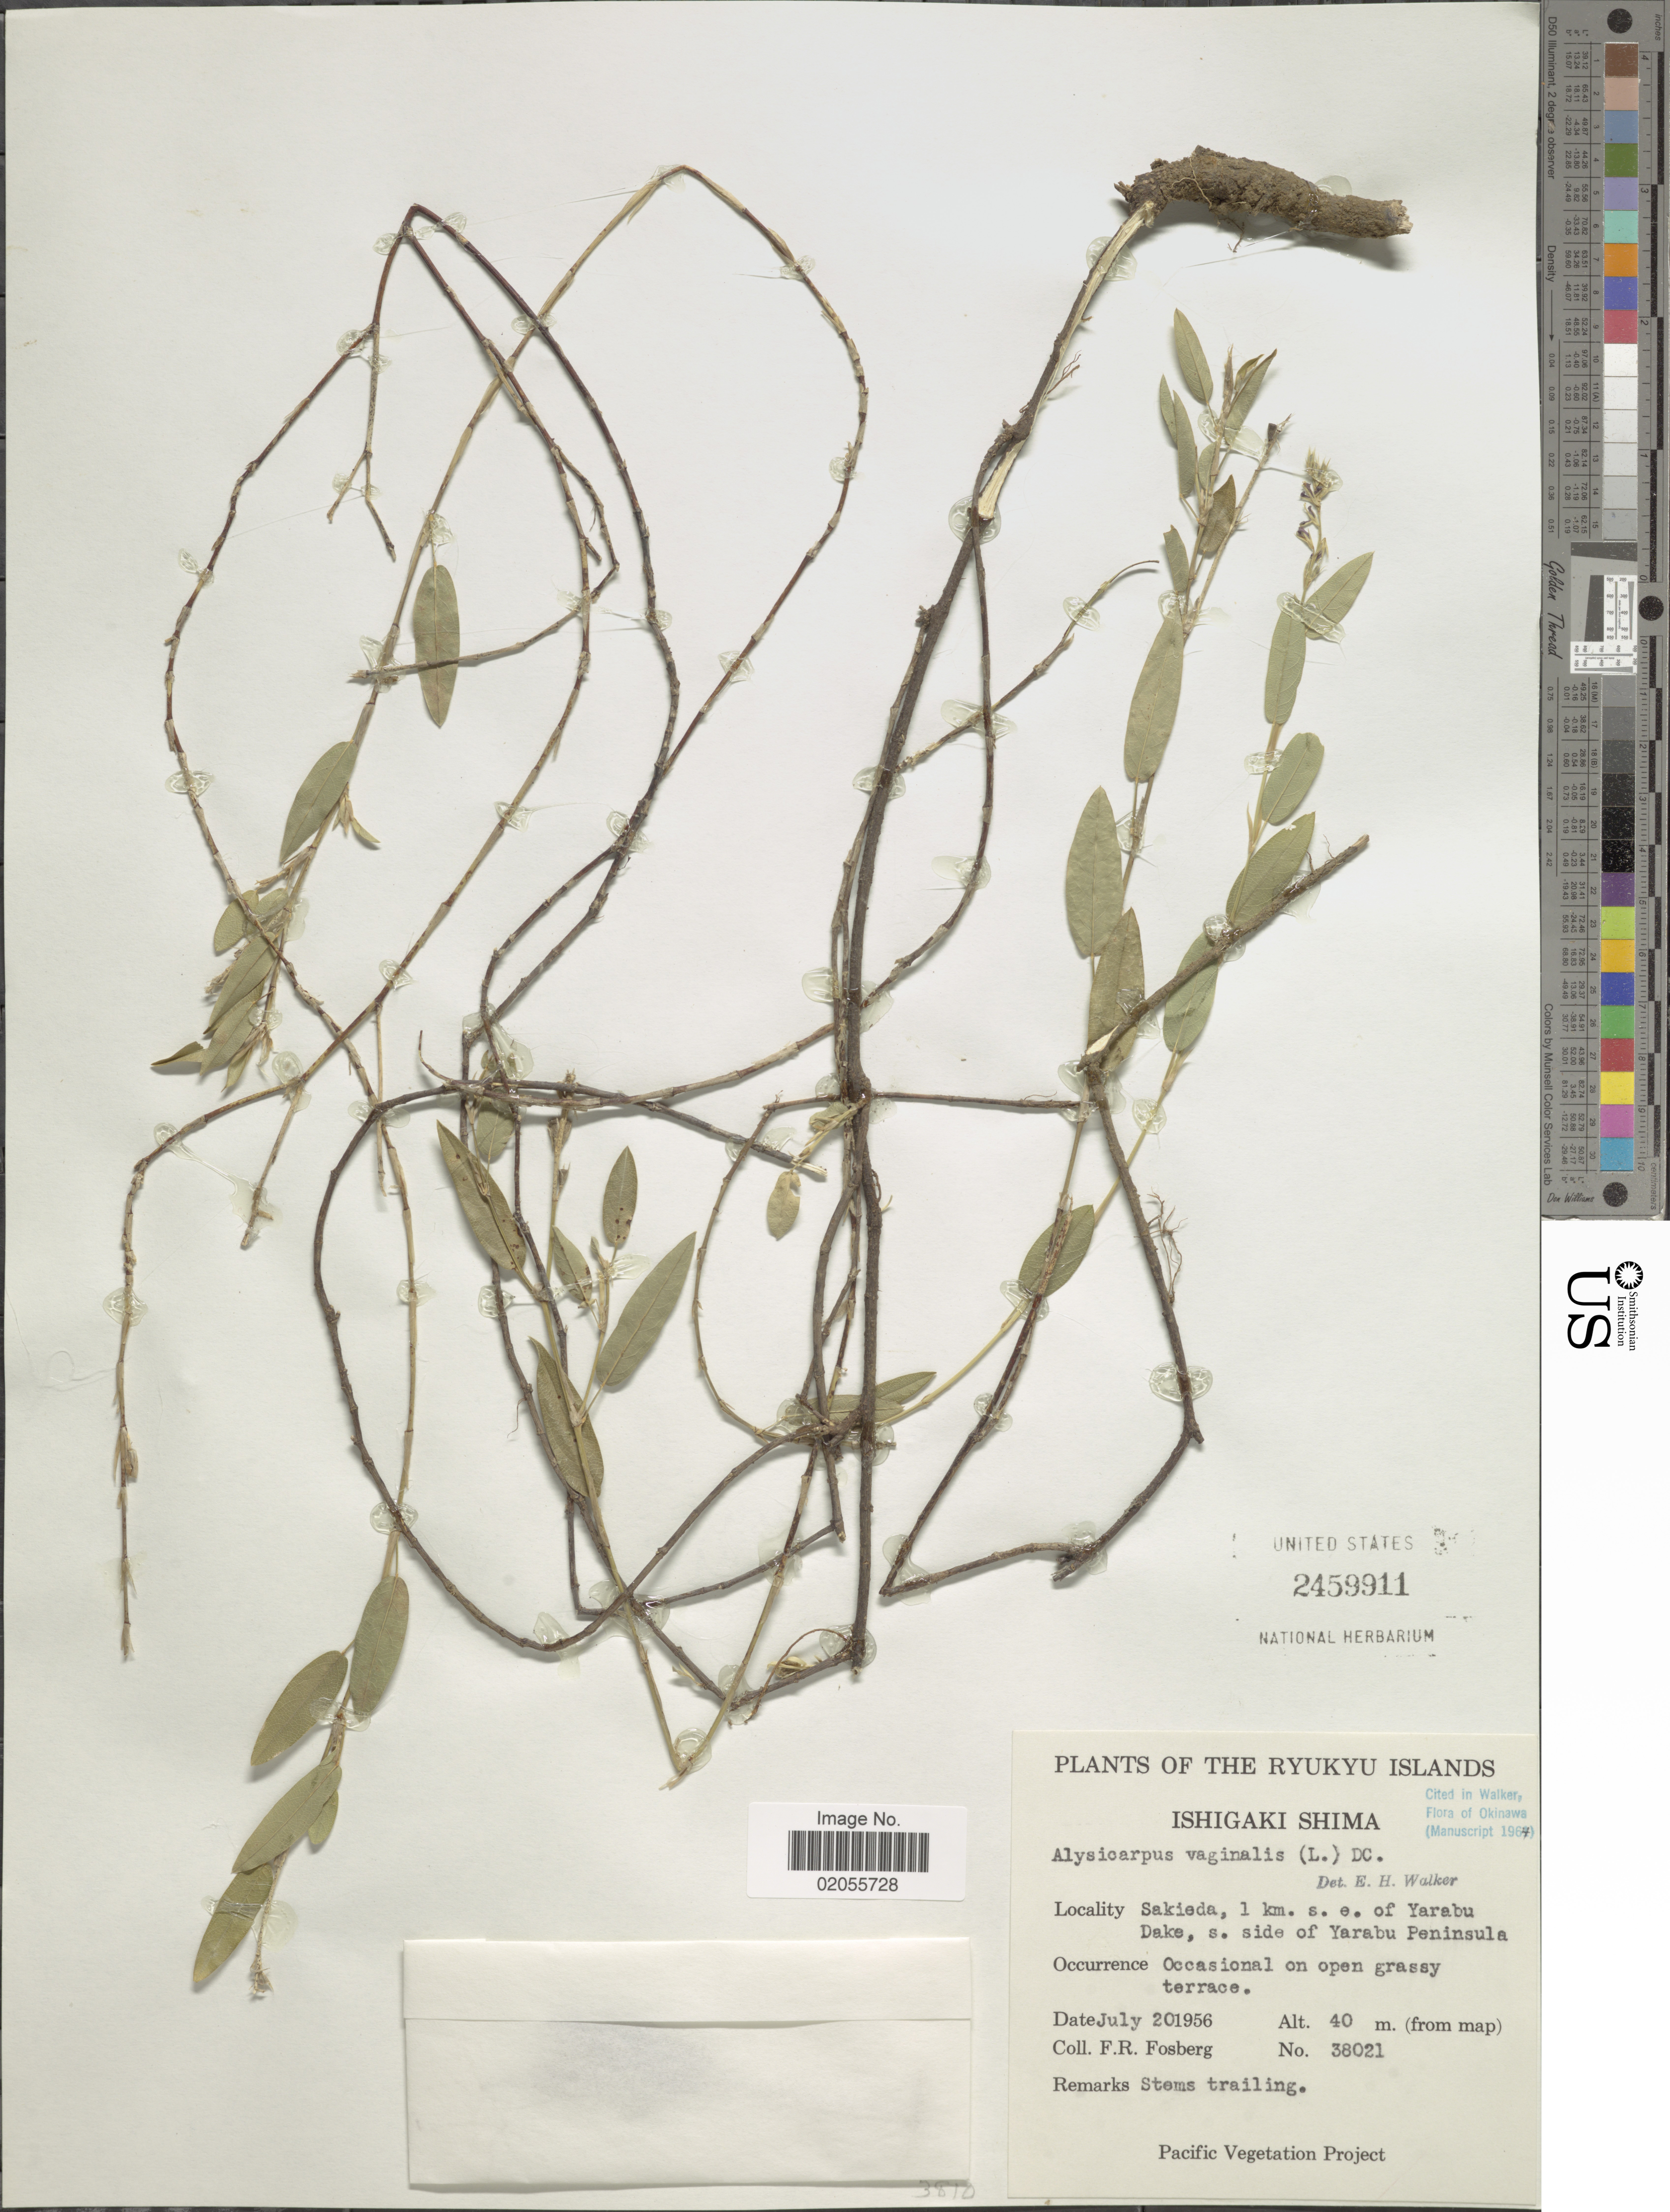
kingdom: Plantae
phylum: Tracheophyta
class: Magnoliopsida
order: Fabales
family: Fabaceae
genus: Alysicarpus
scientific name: Alysicarpus vaginalis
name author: (L.) DC.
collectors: F. R. Fosberg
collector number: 38021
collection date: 1956-07-20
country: Japan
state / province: Okinawa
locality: Sakieda 1 km s. e. of Yarabu Dake, s. side of Yarabu Peninsula, Ishigaki Shima, Ryukyu Islands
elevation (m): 40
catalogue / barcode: US 2459911